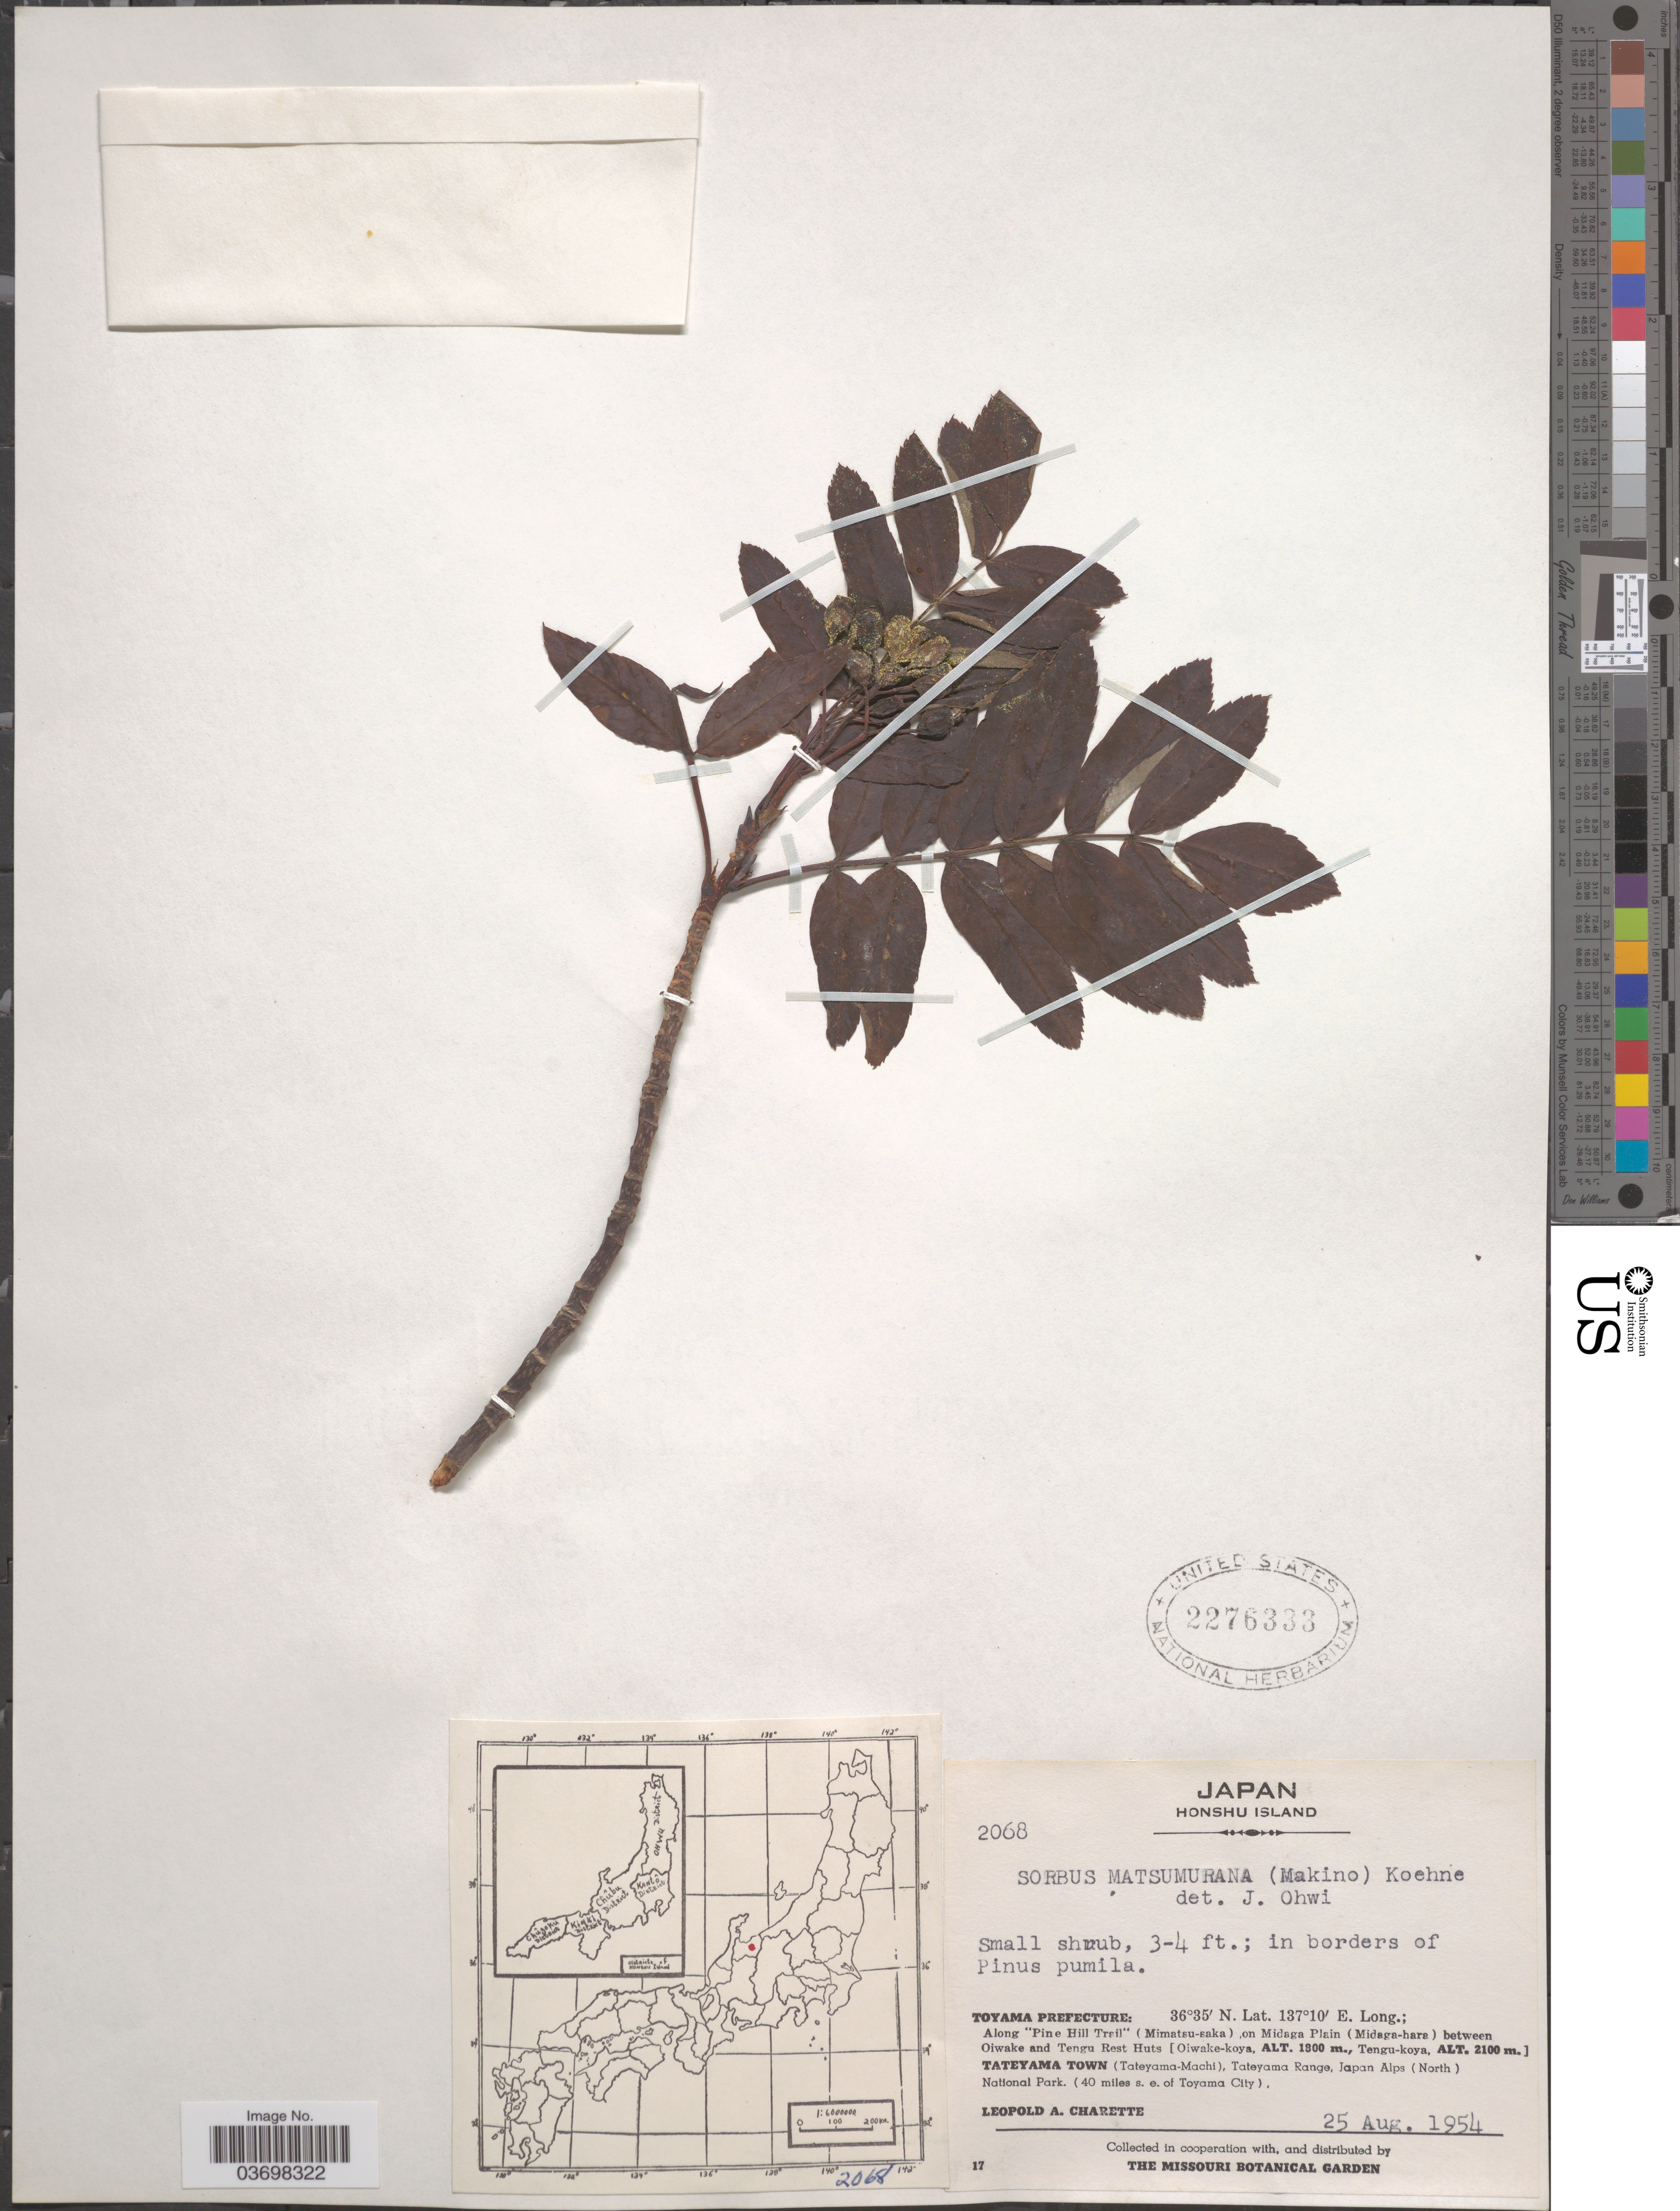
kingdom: Plantae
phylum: Tracheophyta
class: Magnoliopsida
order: Rosales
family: Rosaceae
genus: Sorbus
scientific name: Sorbus matsumurana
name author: (Makino) Koehne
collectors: L. A. Charette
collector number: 2068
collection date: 1954-08-25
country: Japan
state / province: Toyama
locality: Honsu Island. Toyama Prefecture: Along "Pine Hill Trail" ( Mimatsu-saka), on Midaga Plain (Midaga-hara) between Oiwake and Tengu Rest Huts [Owaike-koya, Tengu-koya]. Tateyama Town (Tateyama-Machi), Tateyama Range, Japan Alps (North) National Park. (40 miles s.e. of Toyama City).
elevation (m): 1800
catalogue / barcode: US 2276333